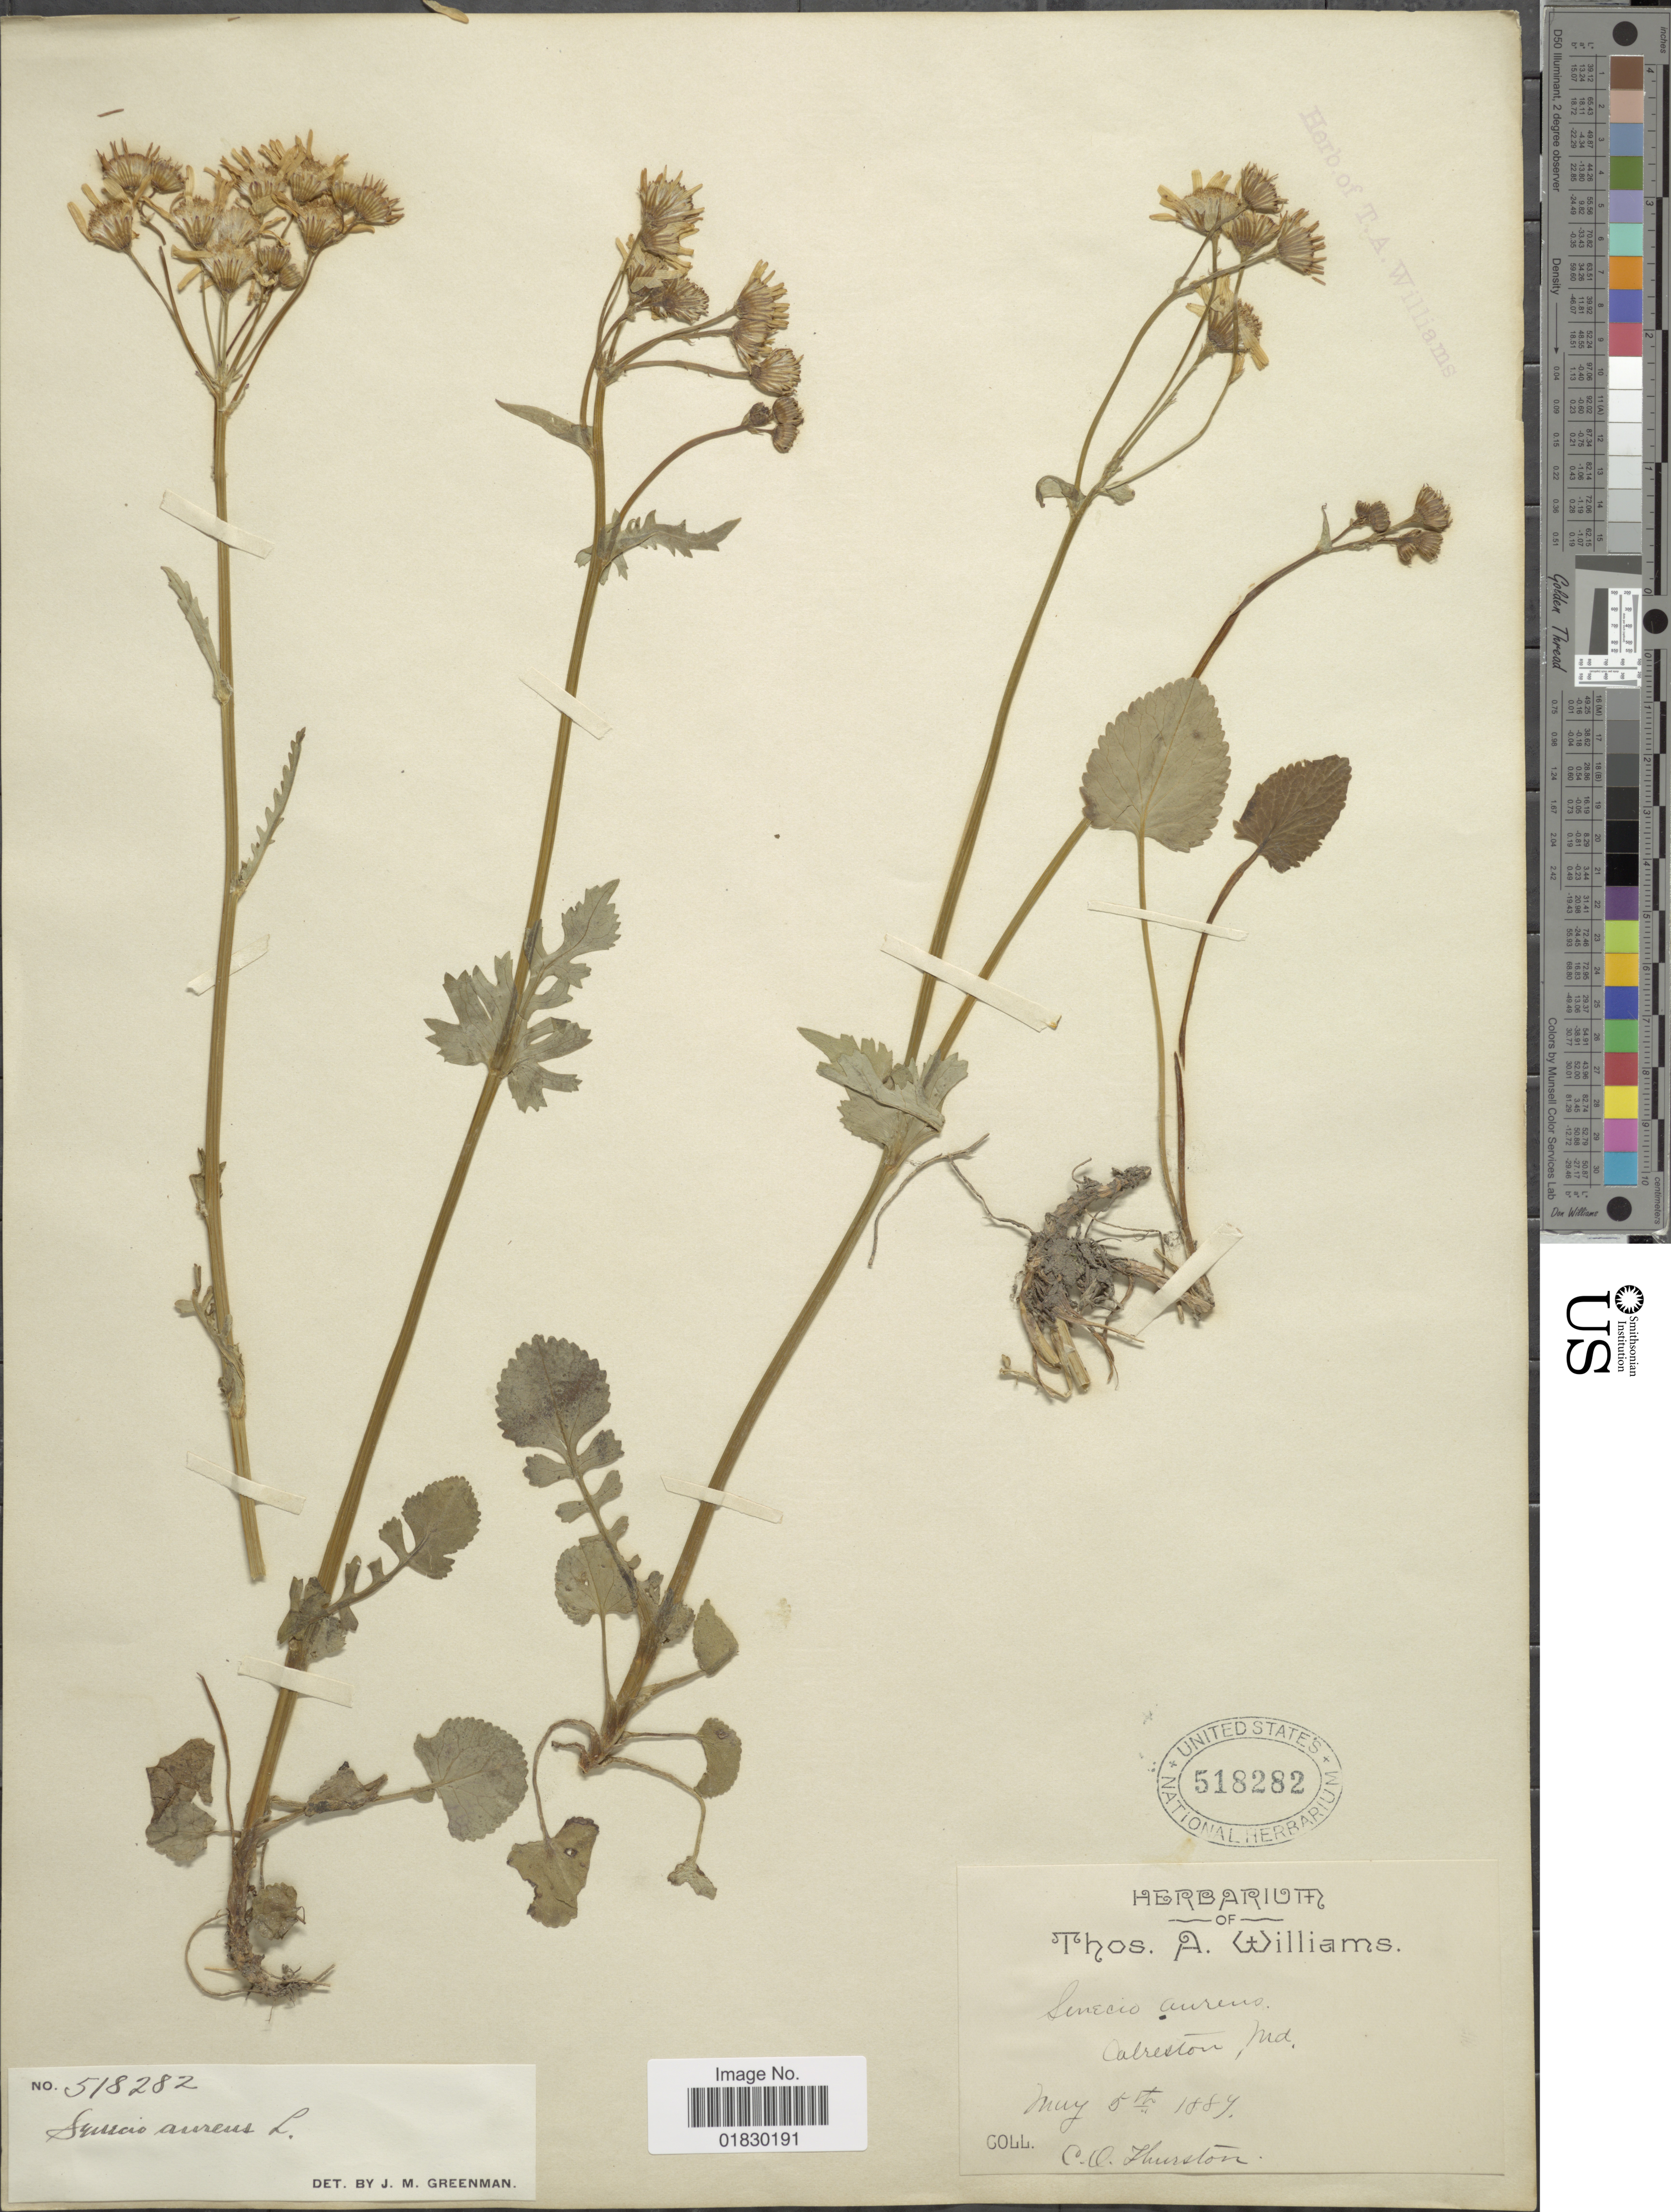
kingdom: Plantae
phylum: Tracheophyta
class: Magnoliopsida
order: Asterales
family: Asteraceae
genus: Packera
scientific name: Packera aurea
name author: (L.) Á. Löve & D. Löve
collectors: C. Thurston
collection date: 1889-05-05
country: United States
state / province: Maryland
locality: Calreston, Md.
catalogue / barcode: US 518282